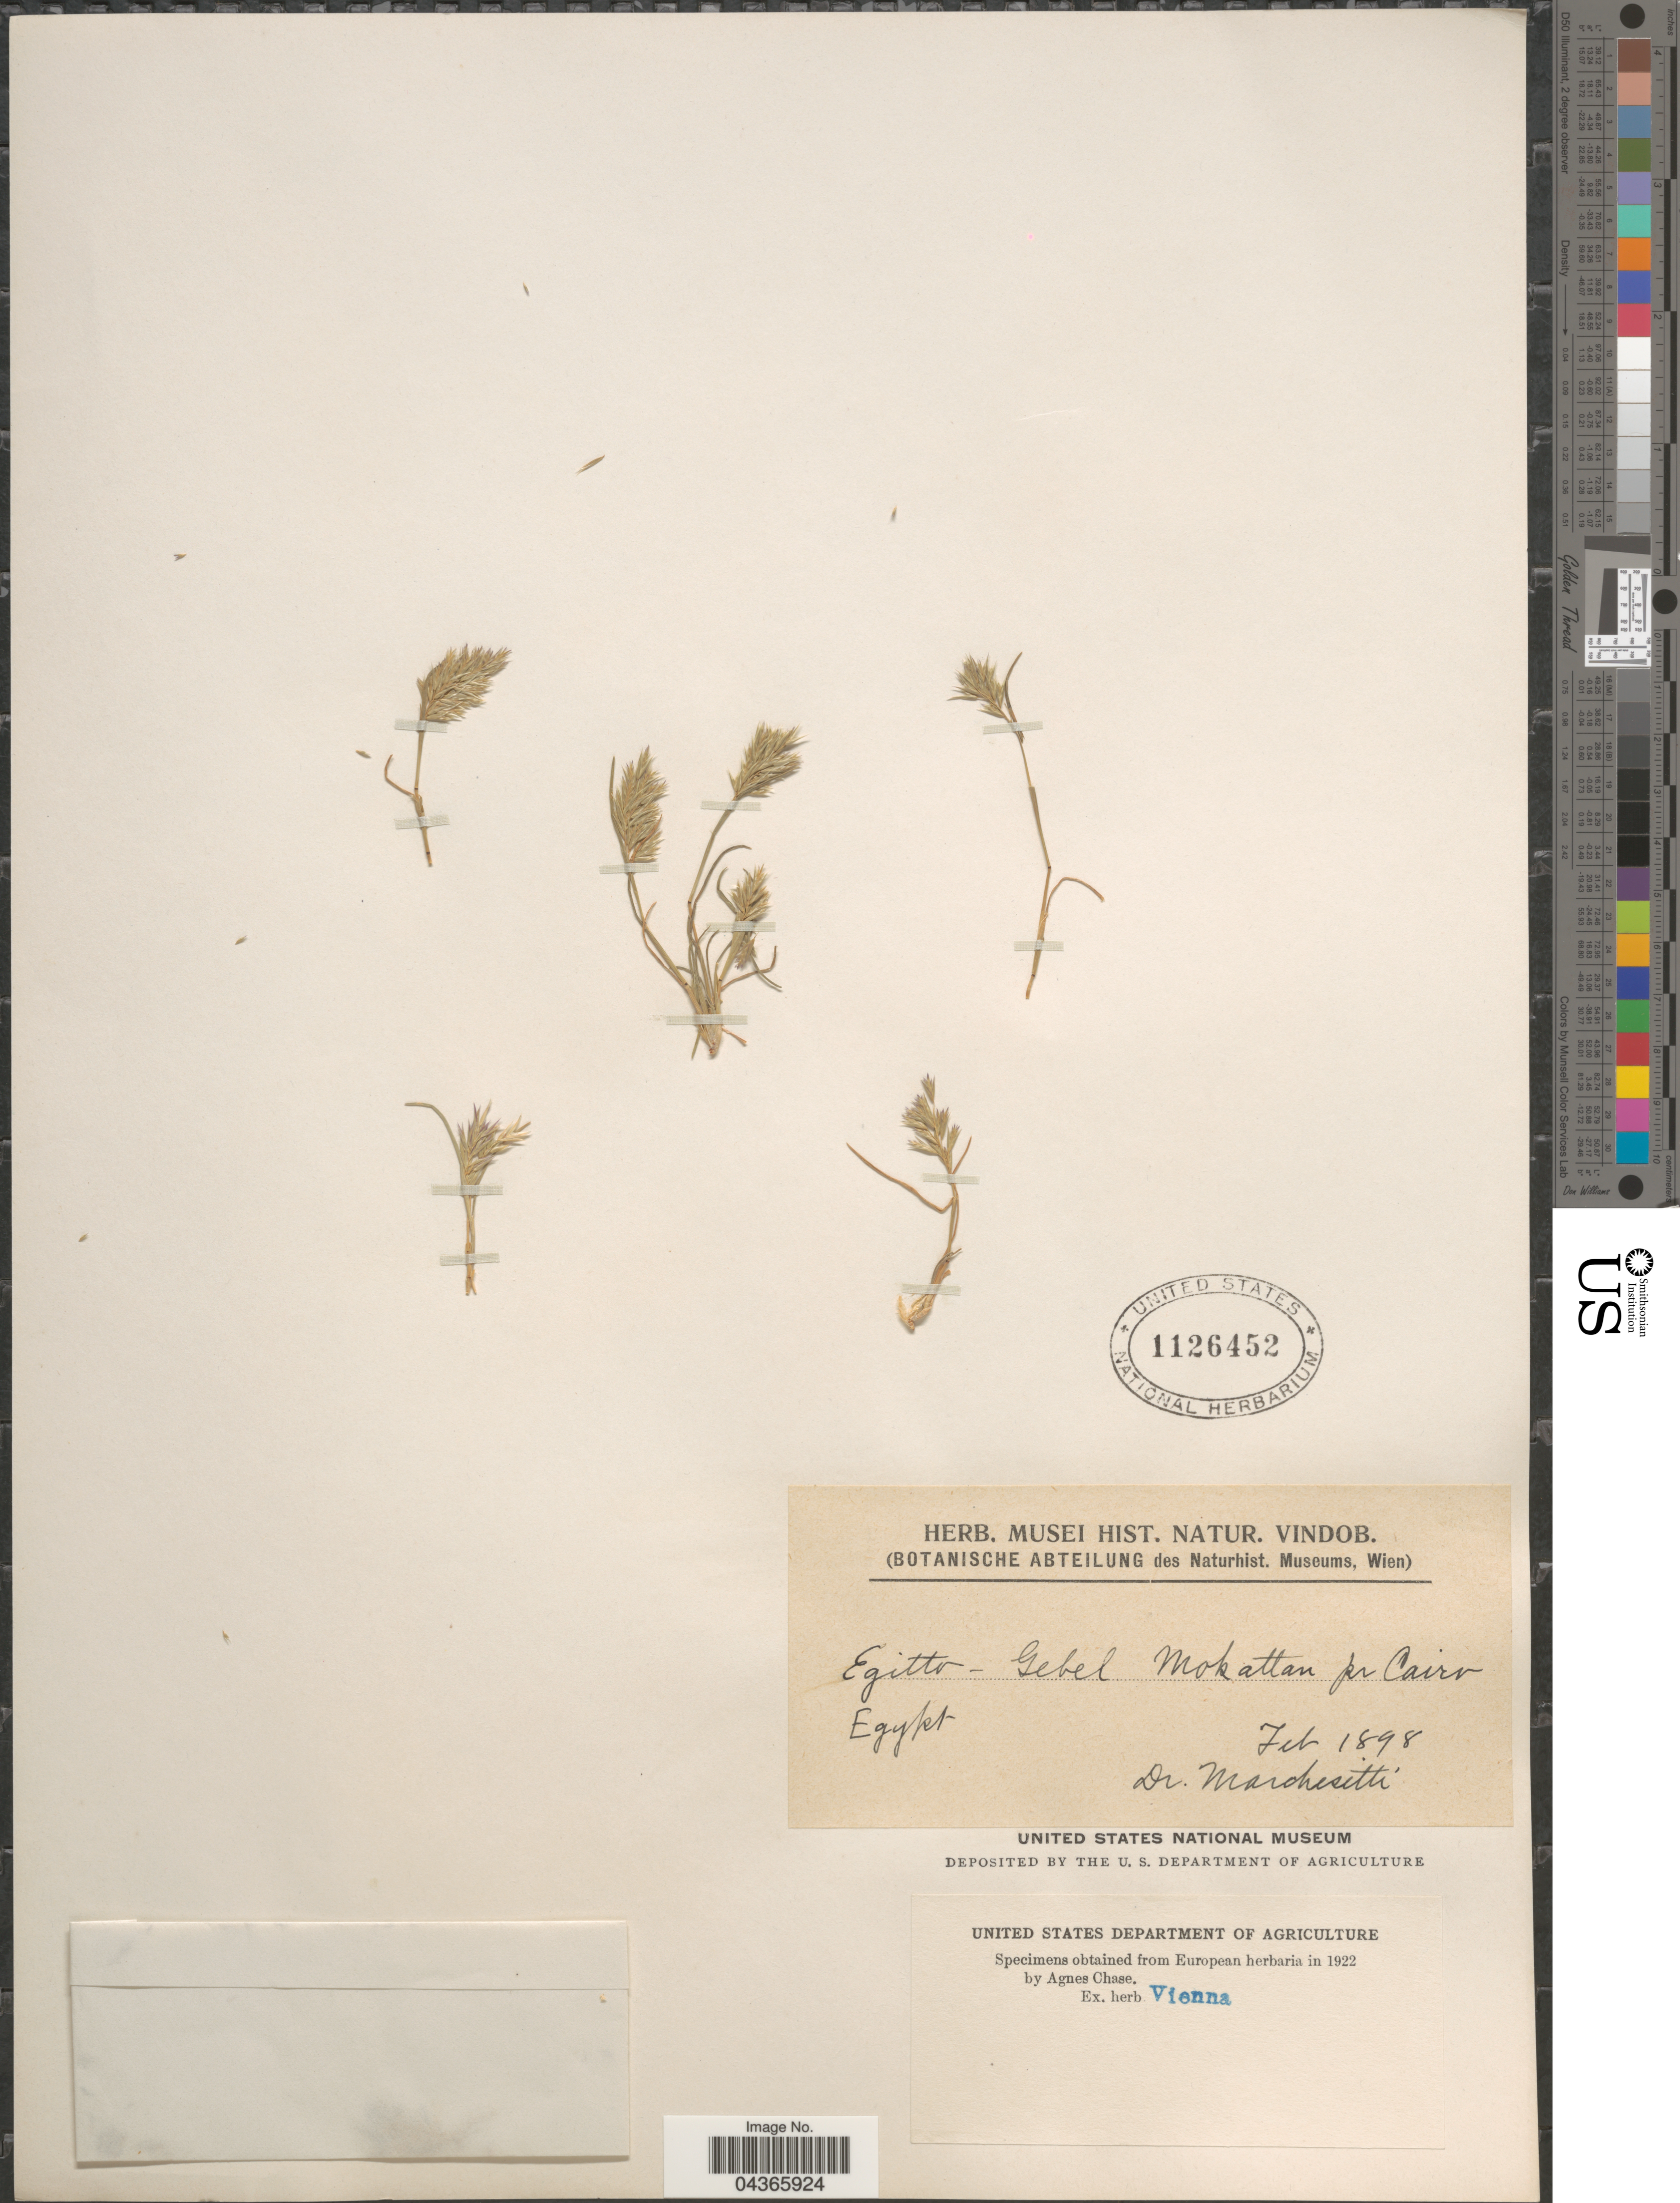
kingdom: Plantae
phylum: Tracheophyta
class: Liliopsida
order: Poales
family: Poaceae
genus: Schismus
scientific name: Schismus arabicus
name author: Nees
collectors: -. Marchesetti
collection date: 1898-02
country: Egypt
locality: Egitto - Gebel Mokattan pr Cairo.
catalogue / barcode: US 1126452